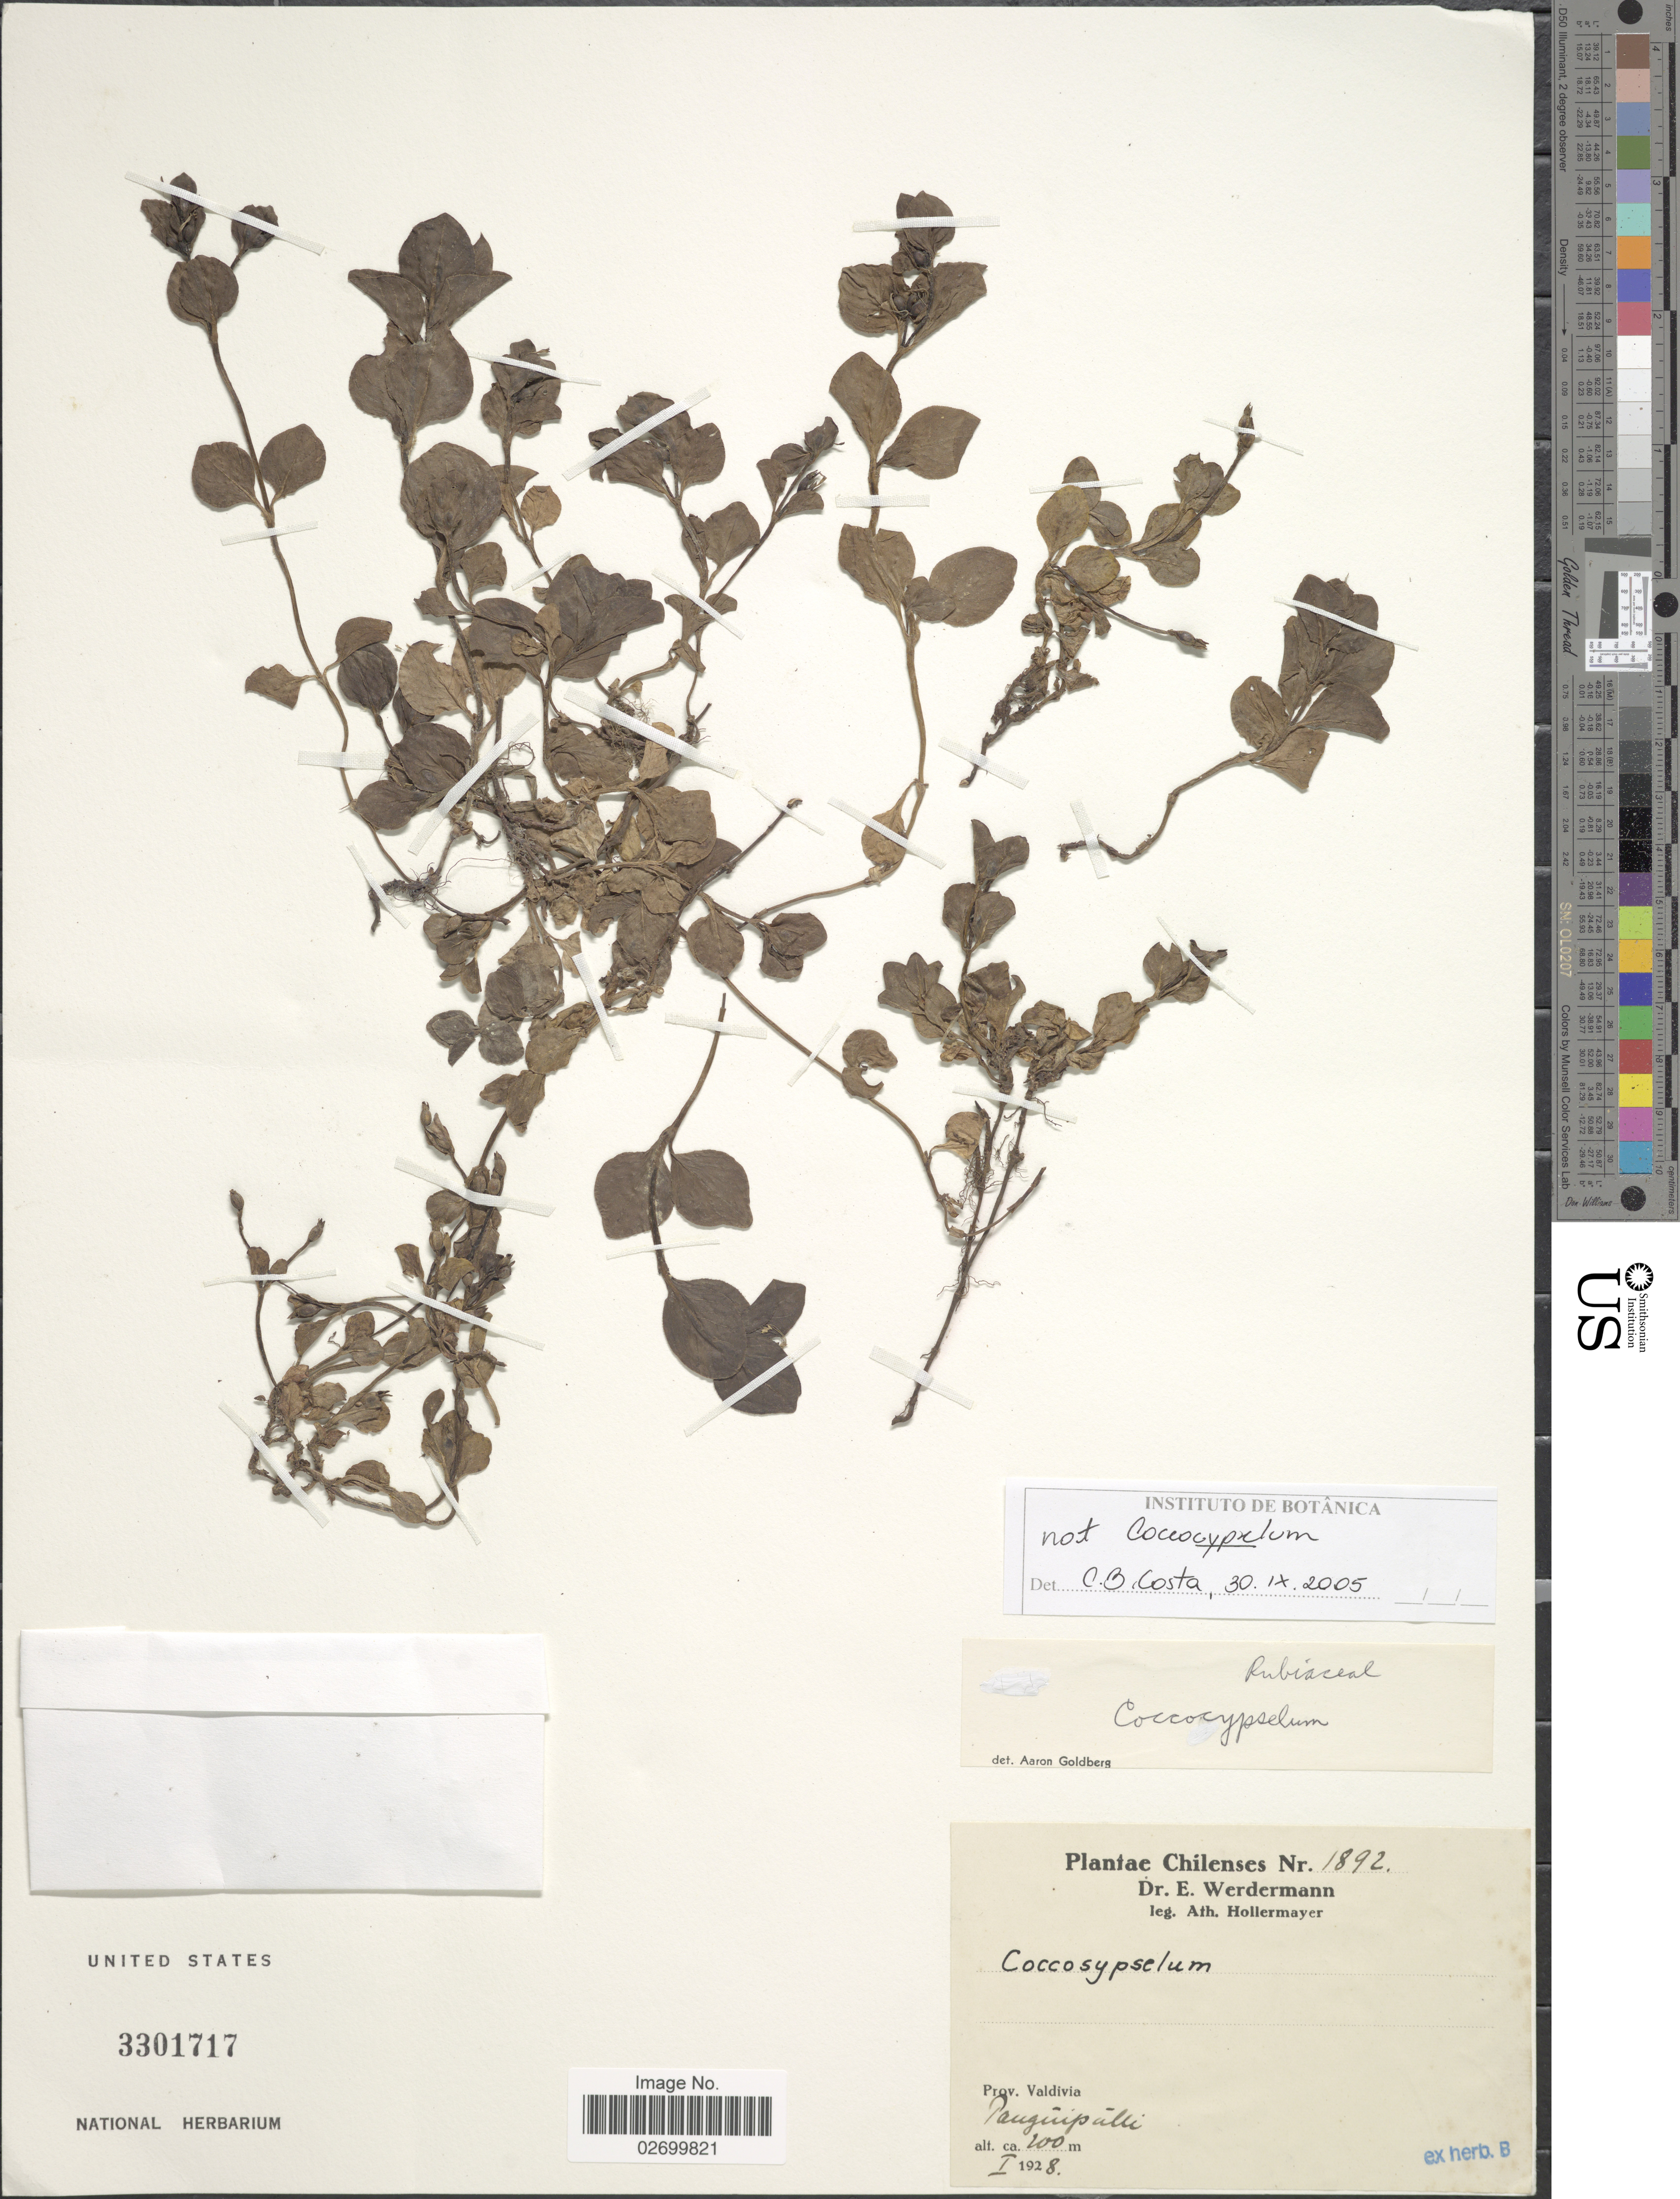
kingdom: Plantae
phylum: Tracheophyta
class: Magnoliopsida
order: Gentianales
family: Rubiaceae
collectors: E. Werdermann & A. Hollermayer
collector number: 1892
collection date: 1928-01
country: Chile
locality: Prov. Valdivia. Panguipalli.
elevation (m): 100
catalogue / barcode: US 3301717